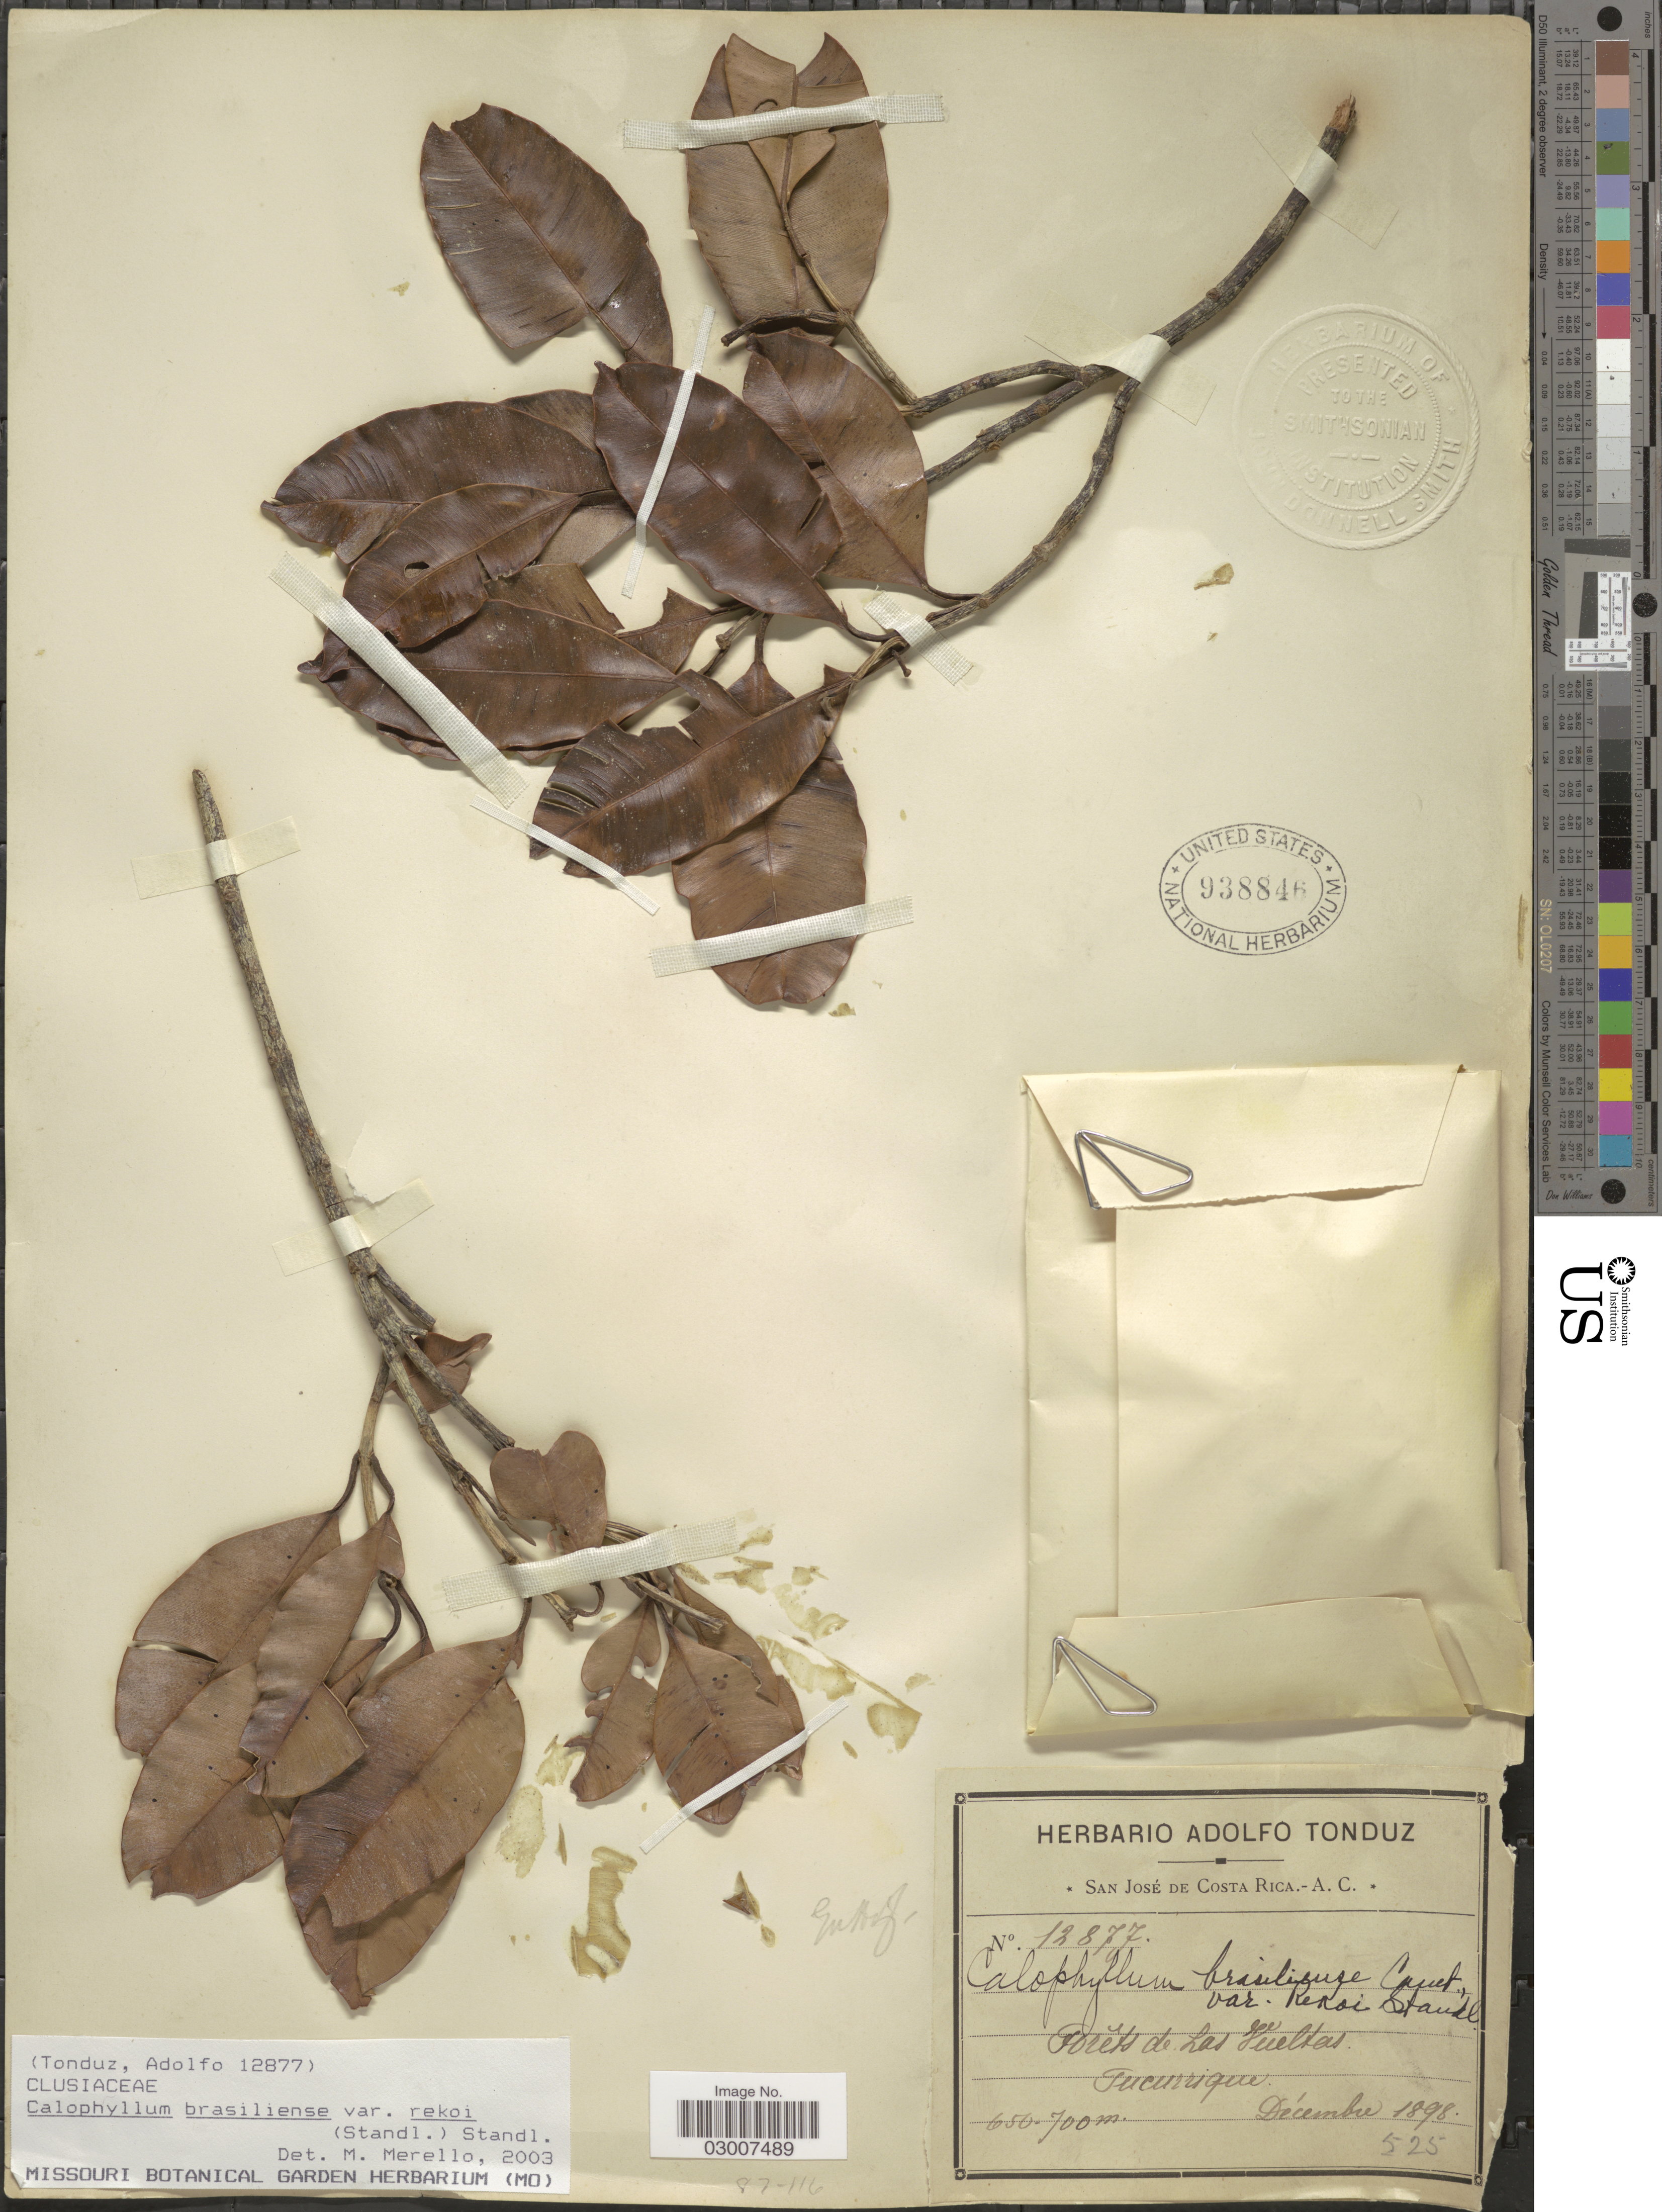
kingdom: Plantae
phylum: Tracheophyta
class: Magnoliopsida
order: Malpighiales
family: Calophyllaceae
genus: Calophyllum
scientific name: Calophyllum brasiliense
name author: Cambess.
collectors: ex Herb. Adolfo Tonduz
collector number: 12877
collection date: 1898-12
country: Costa Rica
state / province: San José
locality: Forêts de Las Vueltas. Tucurrique.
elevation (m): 650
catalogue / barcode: US 938846